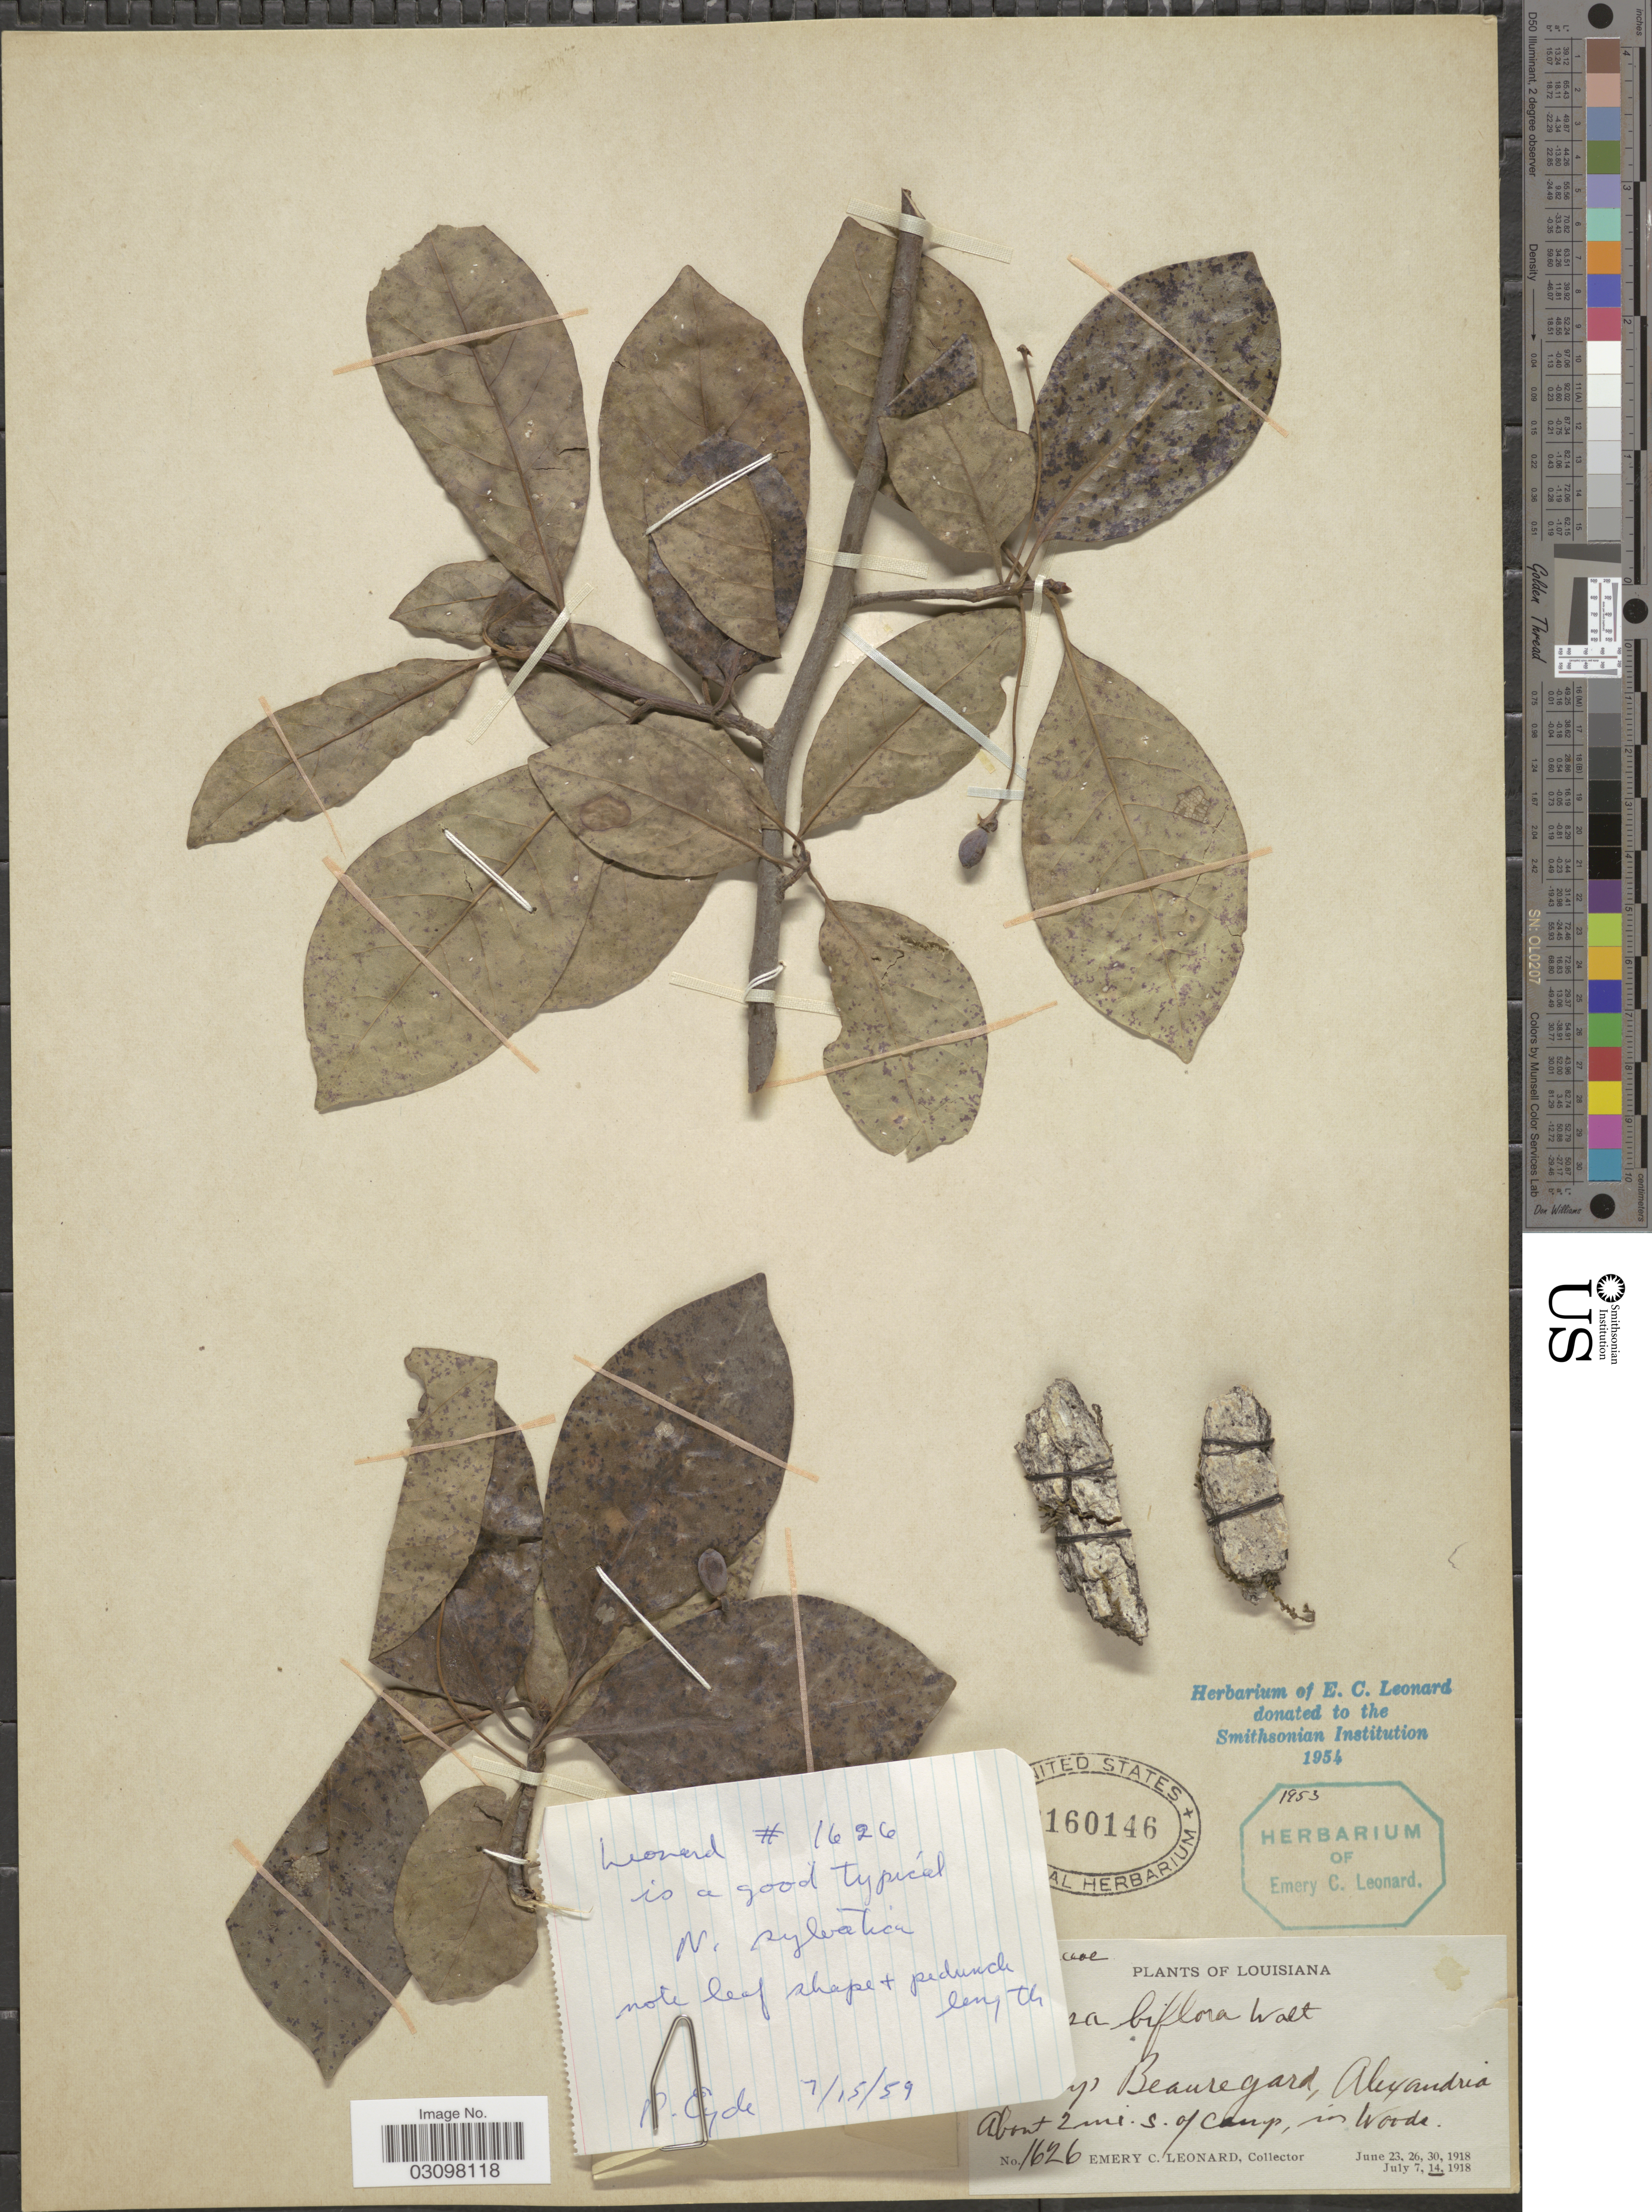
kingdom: Plantae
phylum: Tracheophyta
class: Magnoliopsida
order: Cornales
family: Nyssaceae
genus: Nyssa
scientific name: Nyssa sylvatica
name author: Marshall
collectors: E. C. Leonard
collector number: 1626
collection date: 1918-07-14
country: United States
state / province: Louisiana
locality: About 2 mi. s. of camp.